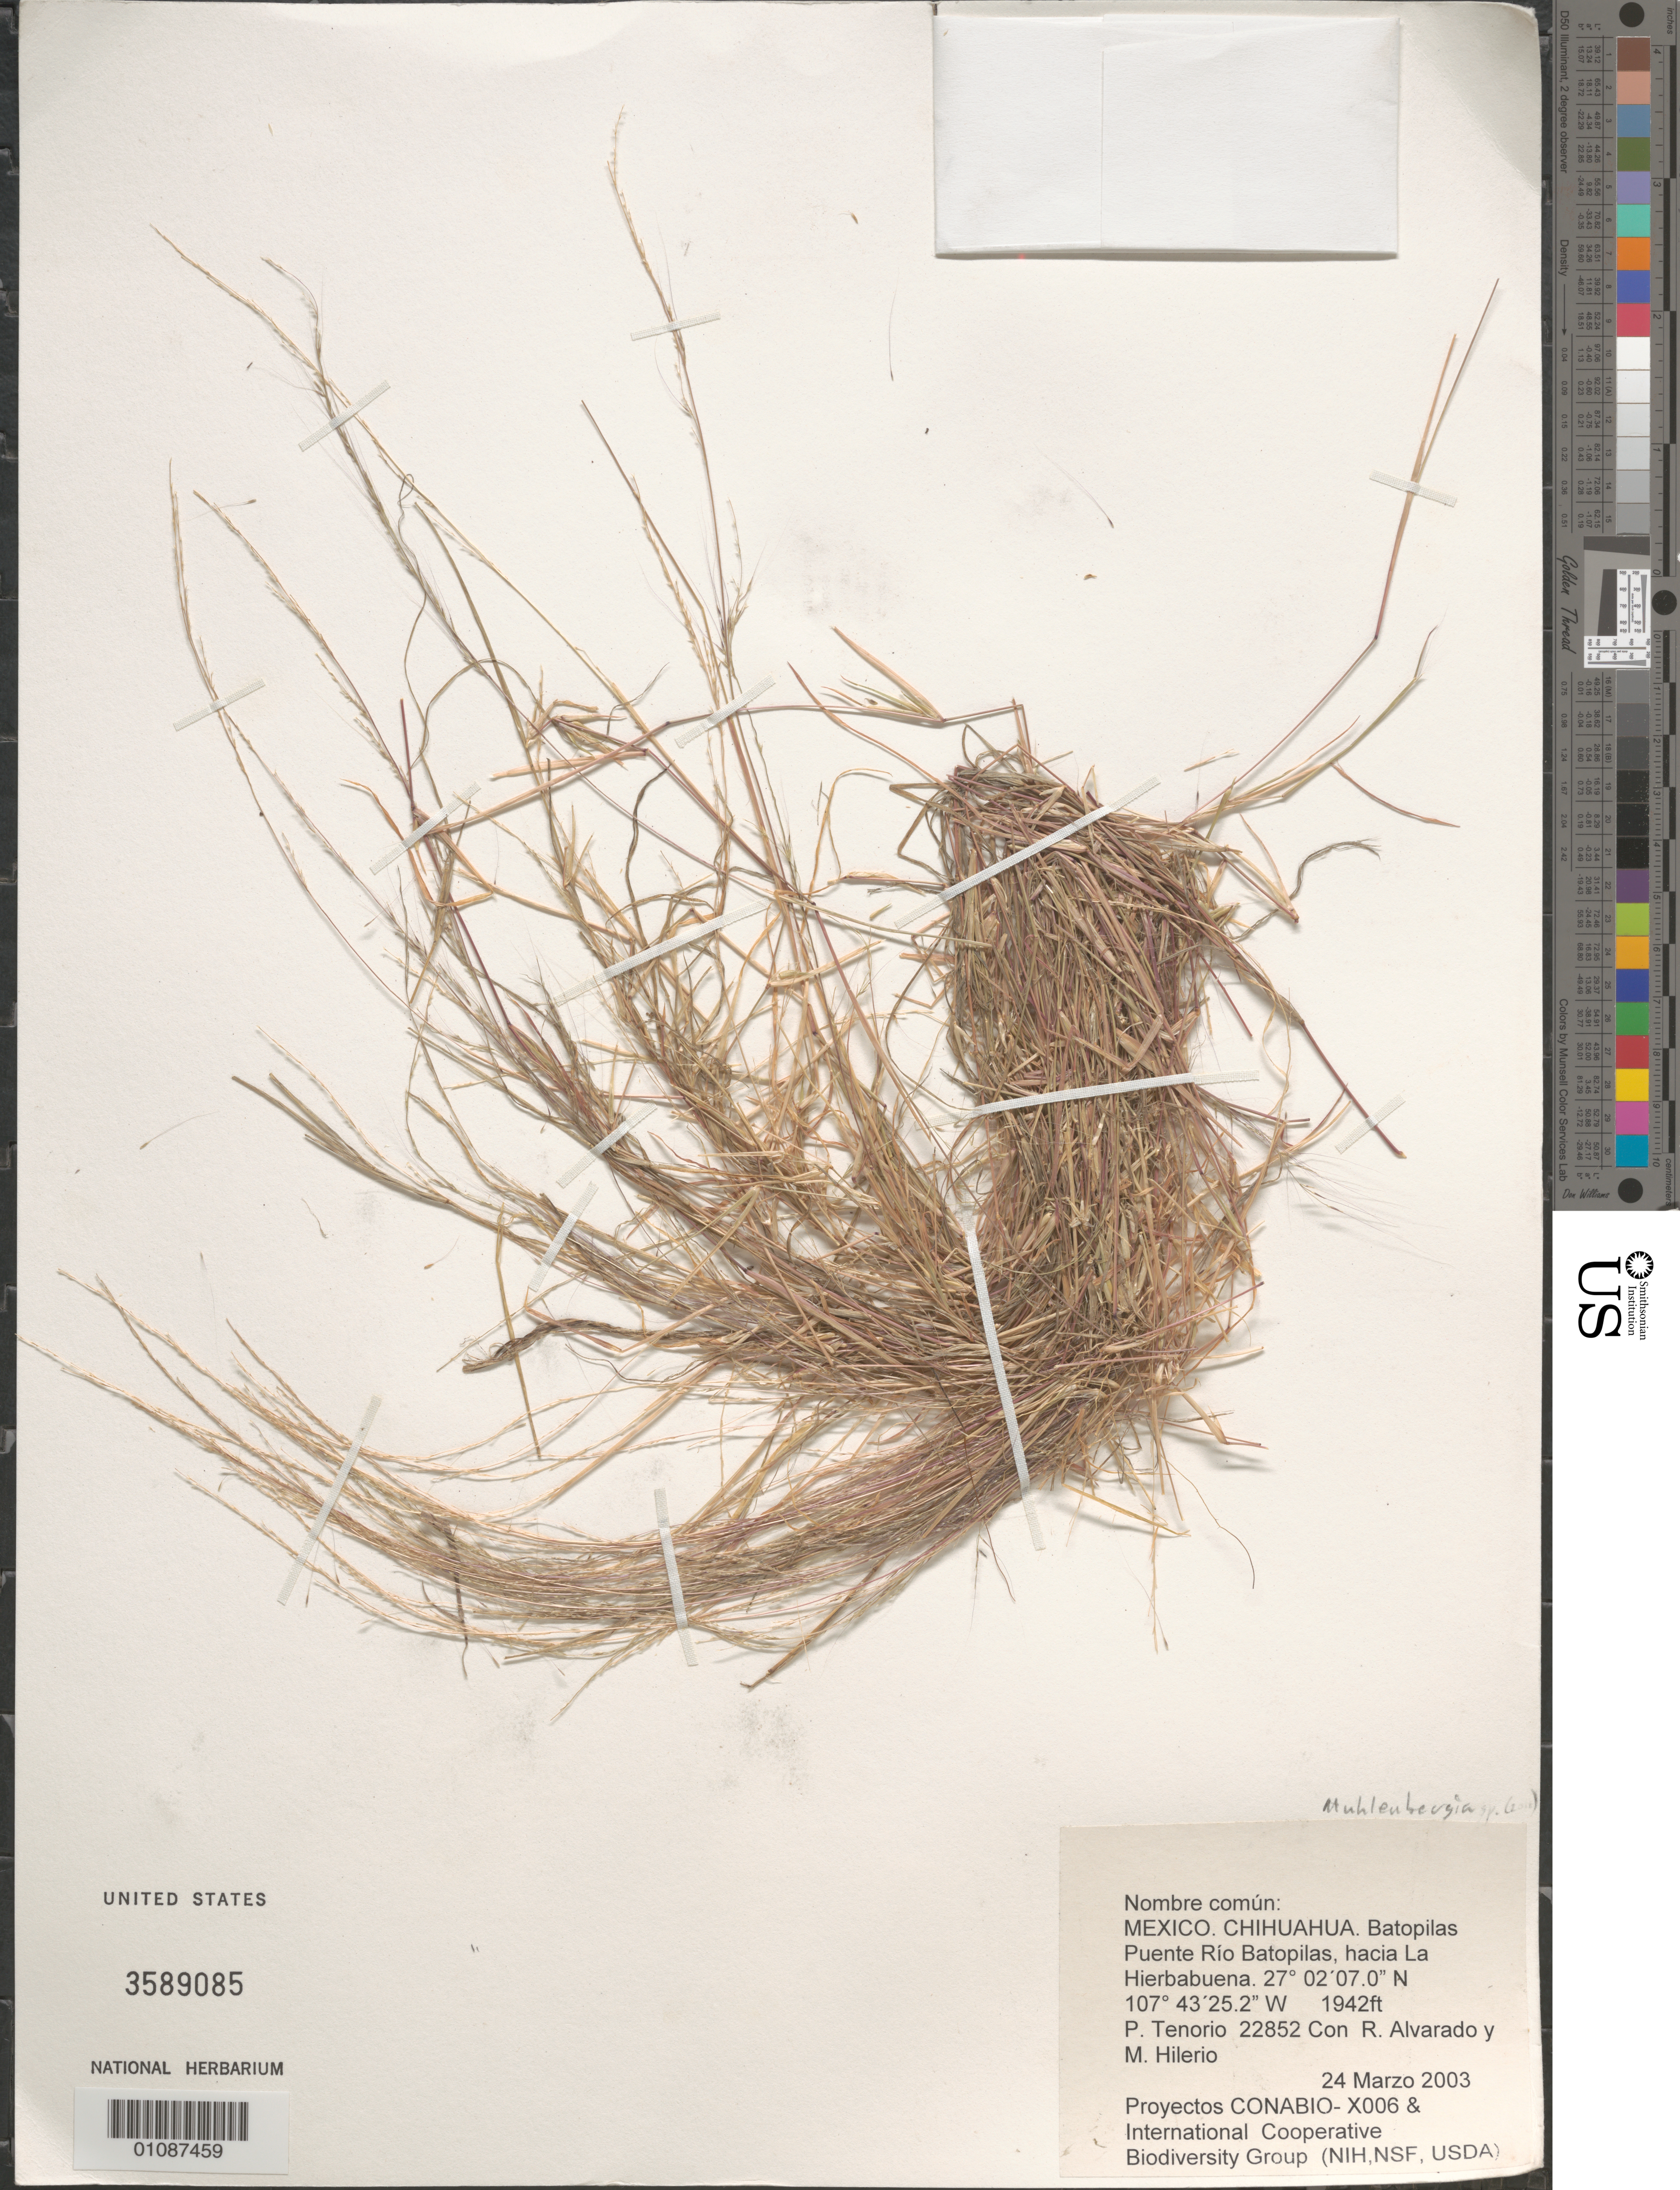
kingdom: Plantae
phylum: Tracheophyta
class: Liliopsida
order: Poales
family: Poaceae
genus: Muhlenbergia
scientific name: Muhlenbergia sp.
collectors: P. Tenorio L., R. Alvarado & M. Hilerio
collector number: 22852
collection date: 2003-03-24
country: Mexico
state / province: Chihuahua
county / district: Batopilas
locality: Puente Rio Batopilas, hacia La Hierbabuena.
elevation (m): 592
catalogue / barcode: US 3589085